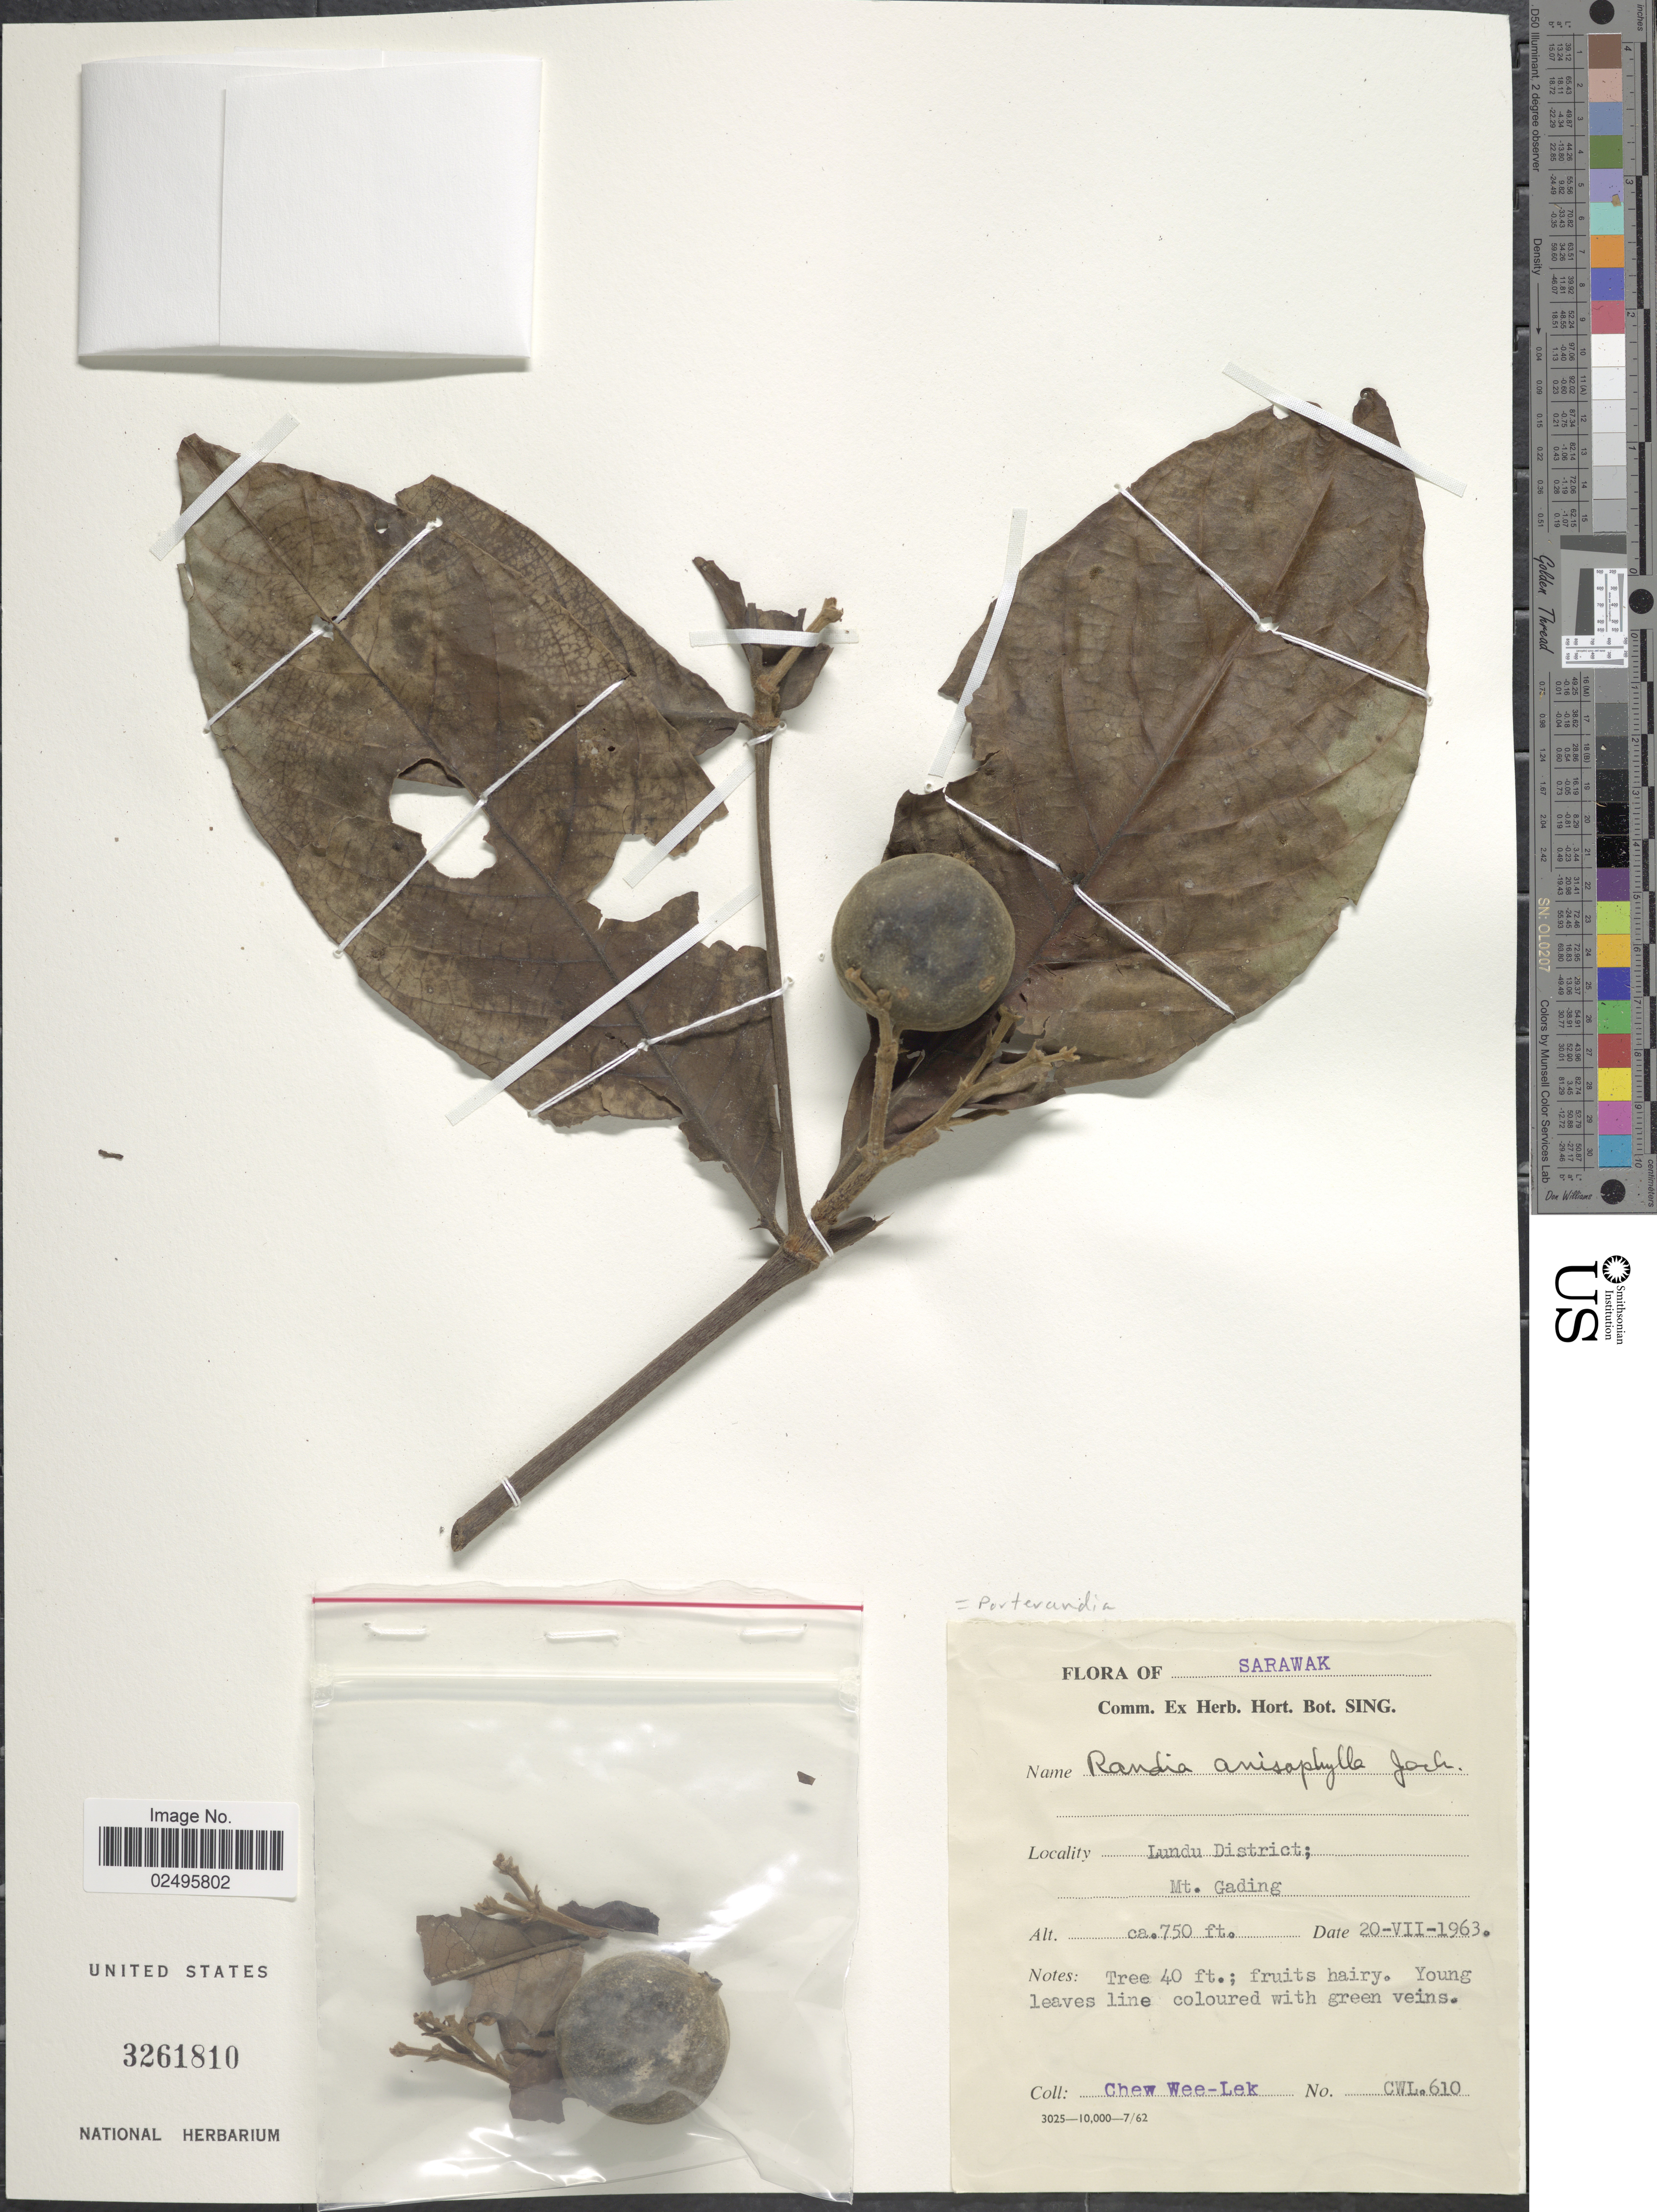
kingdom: Plantae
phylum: Tracheophyta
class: Magnoliopsida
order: Gentianales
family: Rubiaceae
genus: Porterandia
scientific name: Porterandia anisophylla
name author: (Jack ex Roxb.) Ridl.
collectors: W. Chew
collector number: CWL610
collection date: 1963-07-20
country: Malaysia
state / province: Sarawak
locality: Lundu District; Mt. Gading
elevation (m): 229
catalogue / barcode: US 3261810